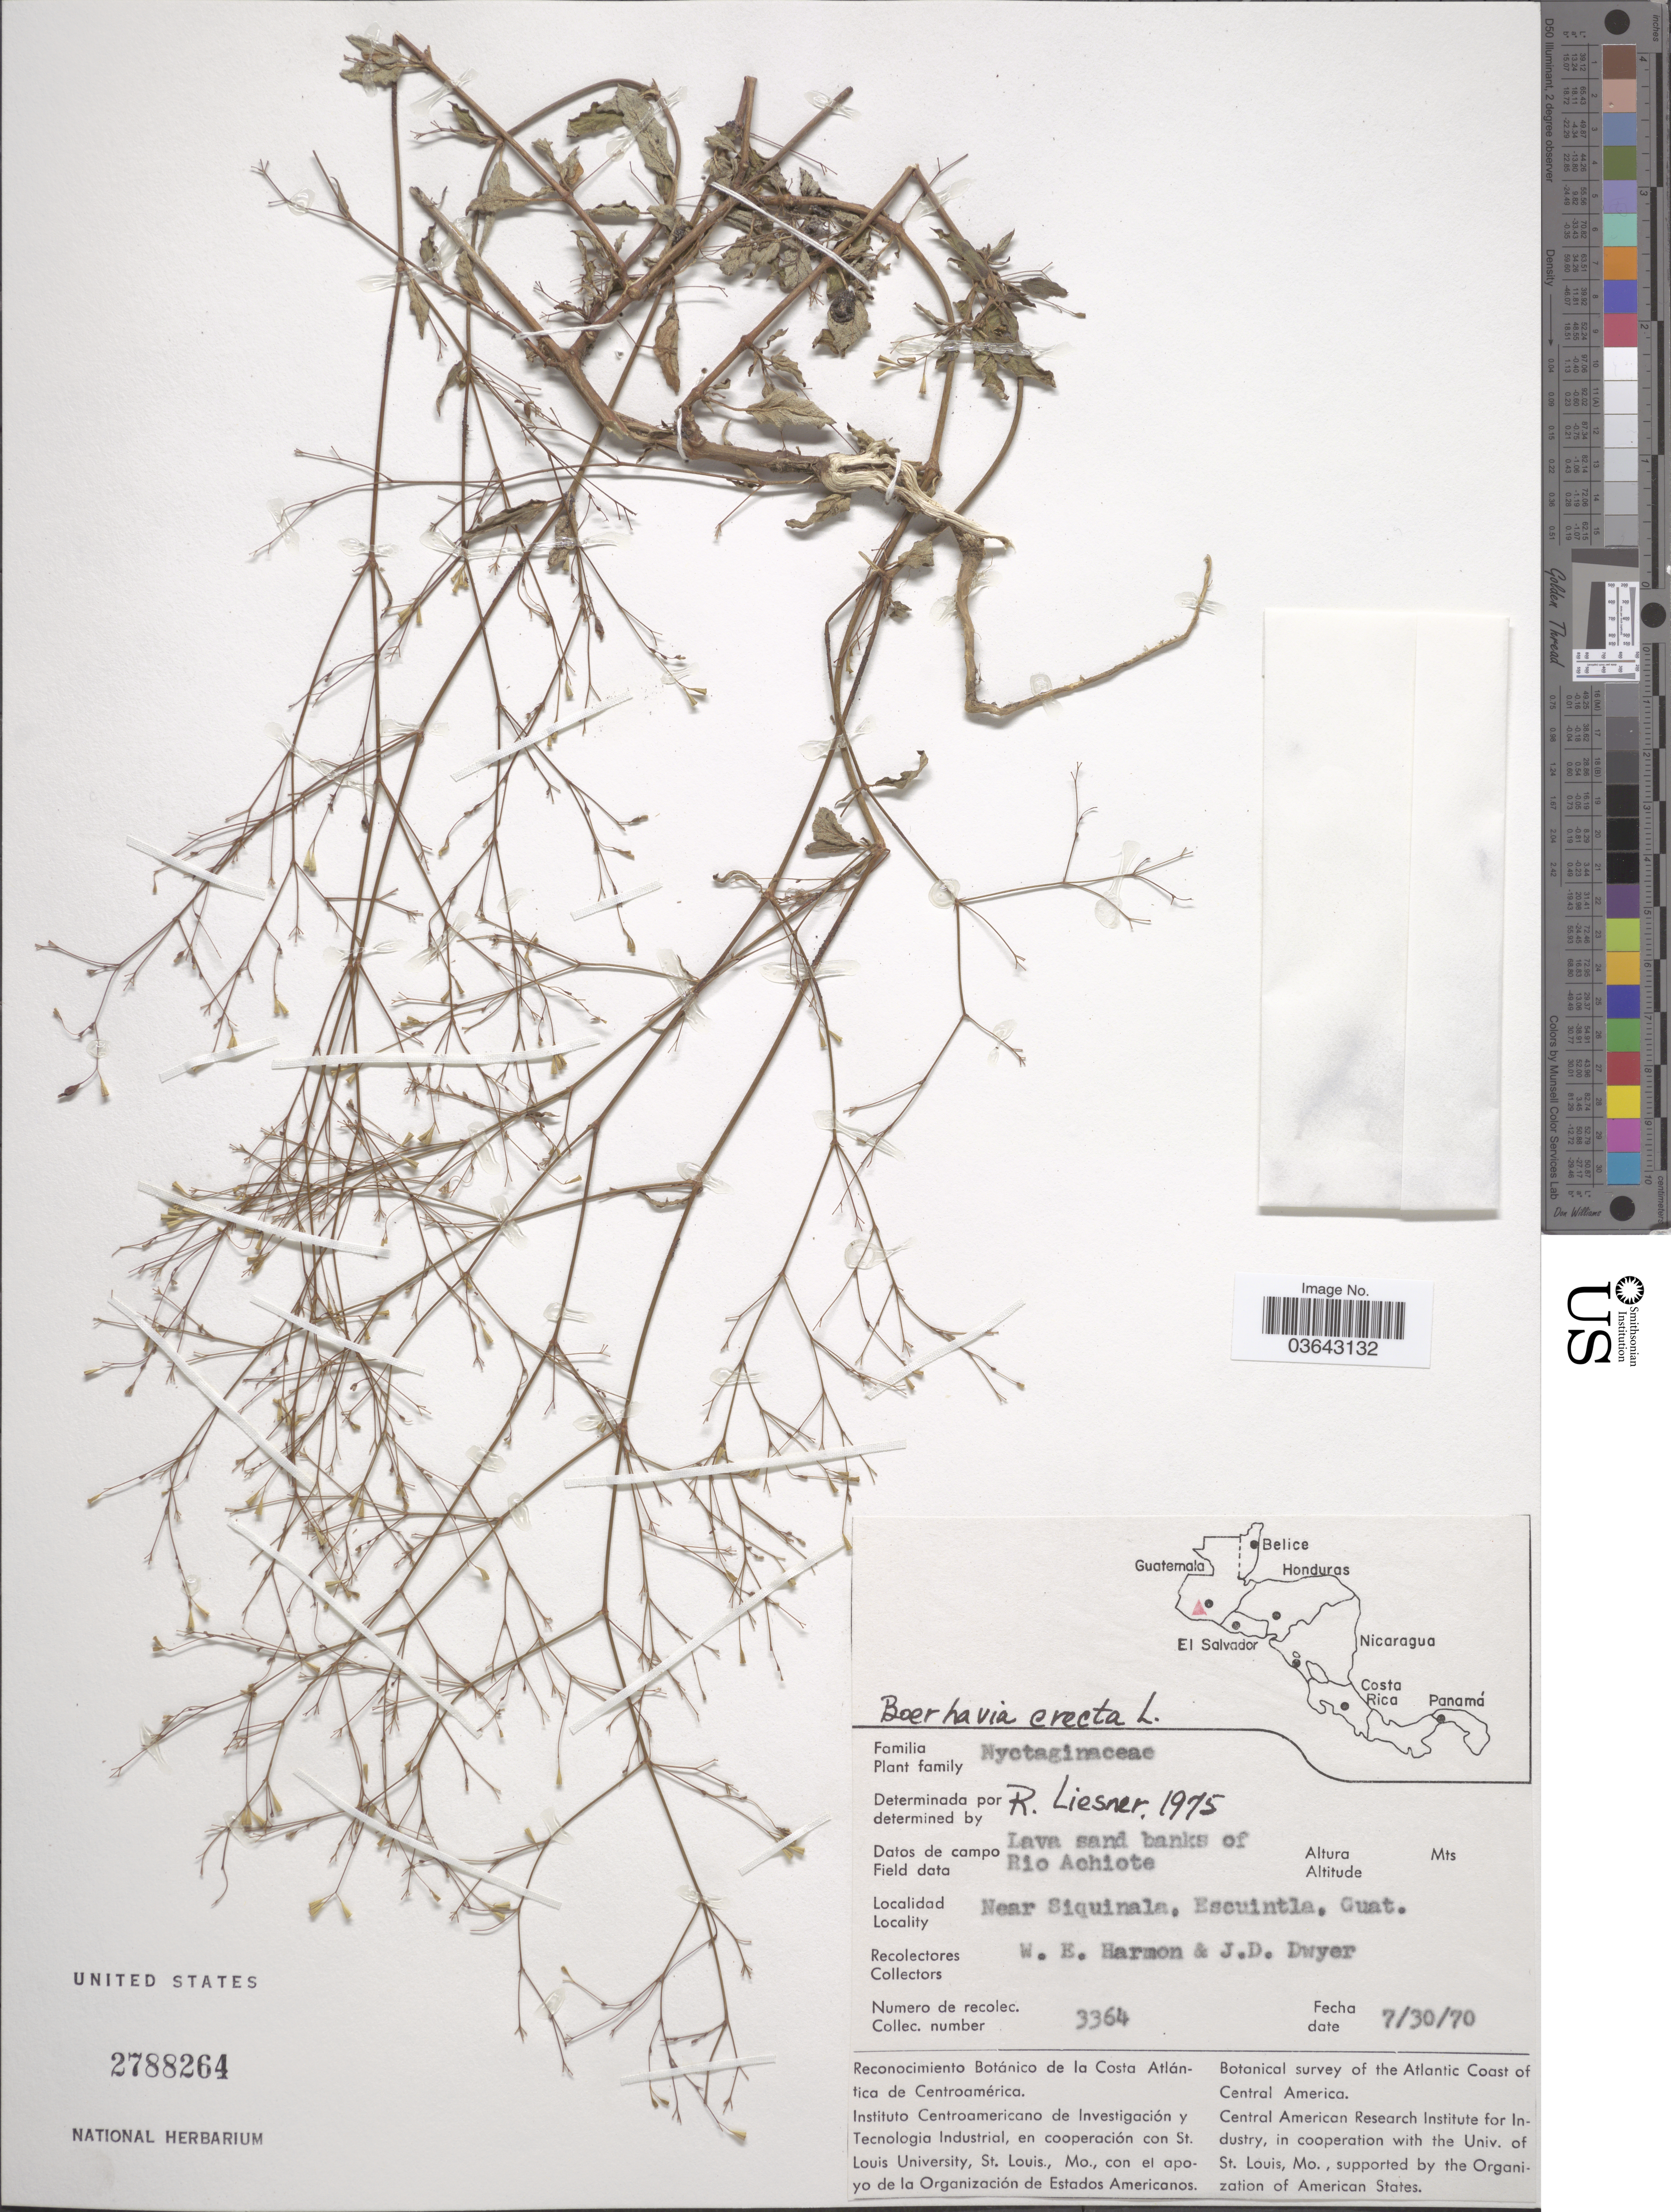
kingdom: Plantae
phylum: Tracheophyta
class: Magnoliopsida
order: Caryophyllales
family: Nyctaginaceae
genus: Boerhavia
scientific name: Boerhavia erecta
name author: L.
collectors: W. E. Harmon & J. D. Dwyer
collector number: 3364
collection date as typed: Transcribed d/m/y: 30/7/70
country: Guatemala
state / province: Escuintla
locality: Near Siquinala, Escuintla.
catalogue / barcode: US 2788264